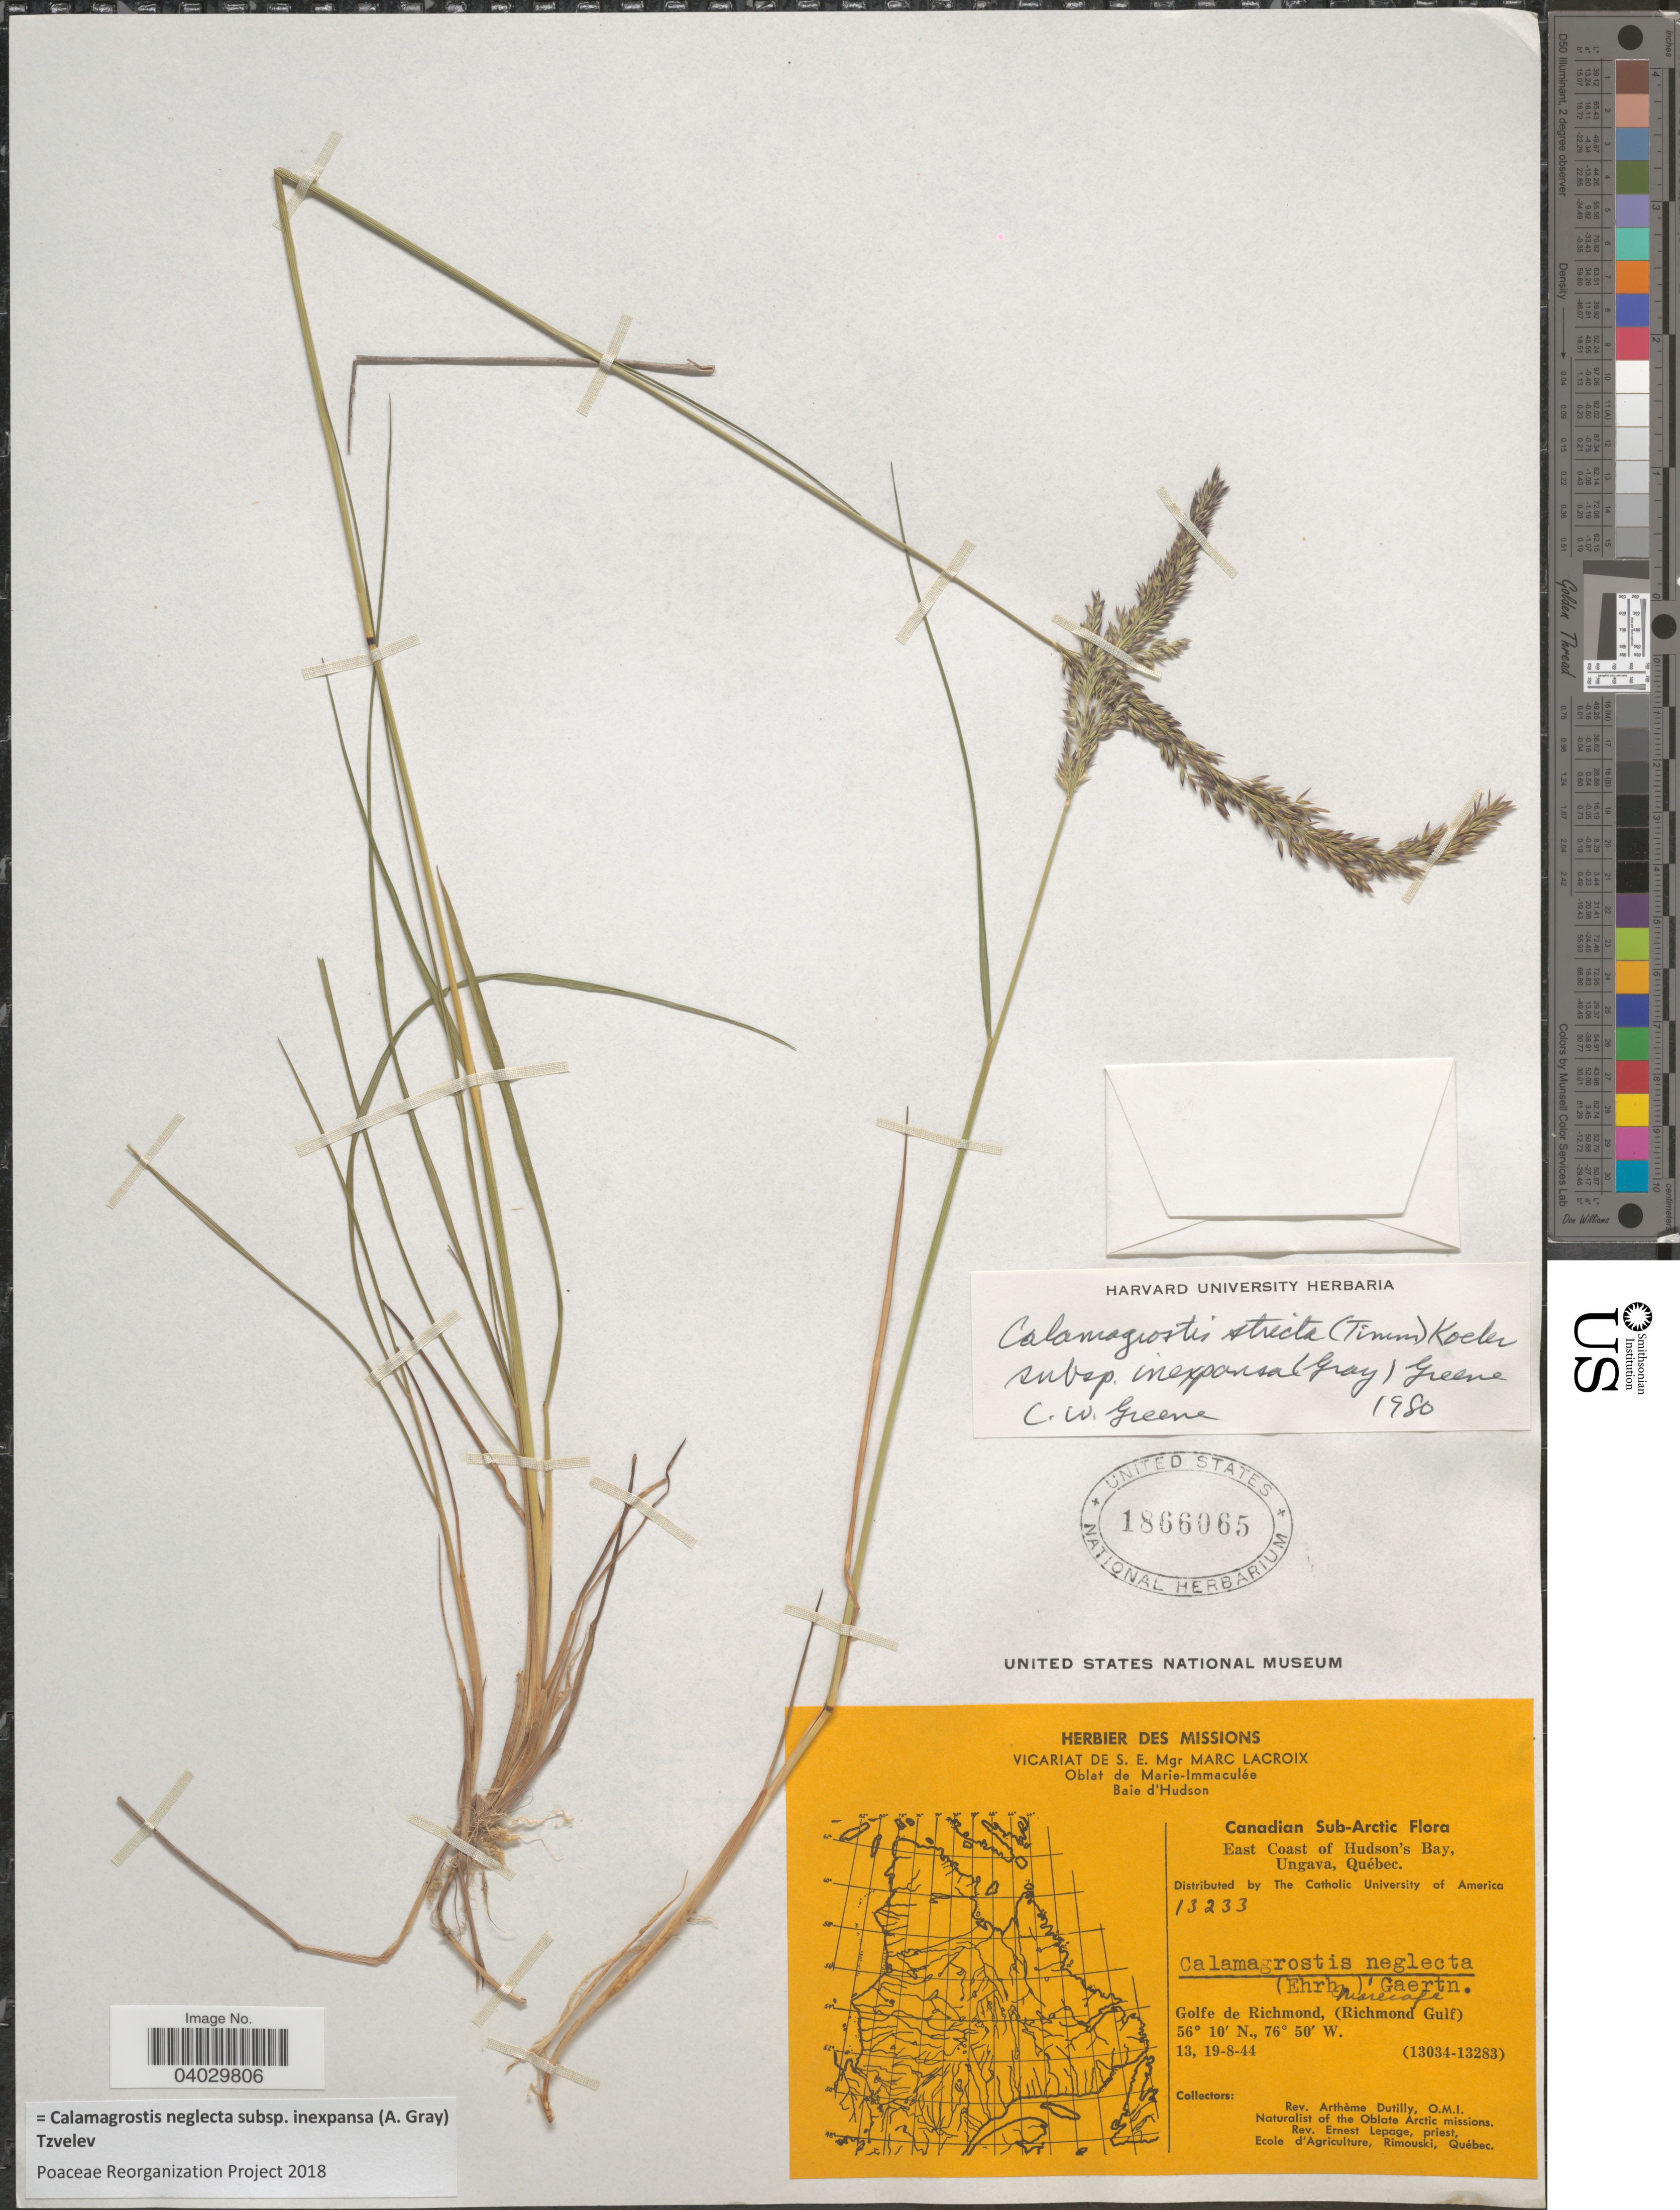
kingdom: Plantae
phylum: Tracheophyta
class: Liliopsida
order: Poales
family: Poaceae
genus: Calamagrostis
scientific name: Calamagrostis neglecta subsp. inexpansa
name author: (A. Gray) Tzvelev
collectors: A. Dutilly & E. Lepage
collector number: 13233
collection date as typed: Transcribed d/m/y: 13/8/44 to 19/8/44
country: Canada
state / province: Quebec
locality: Canadian Sub-Arctic. East Coast of Hudson's Bay, Ungava. Golfe de Richmond, (Richmond Gulf).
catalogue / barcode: US 1866065